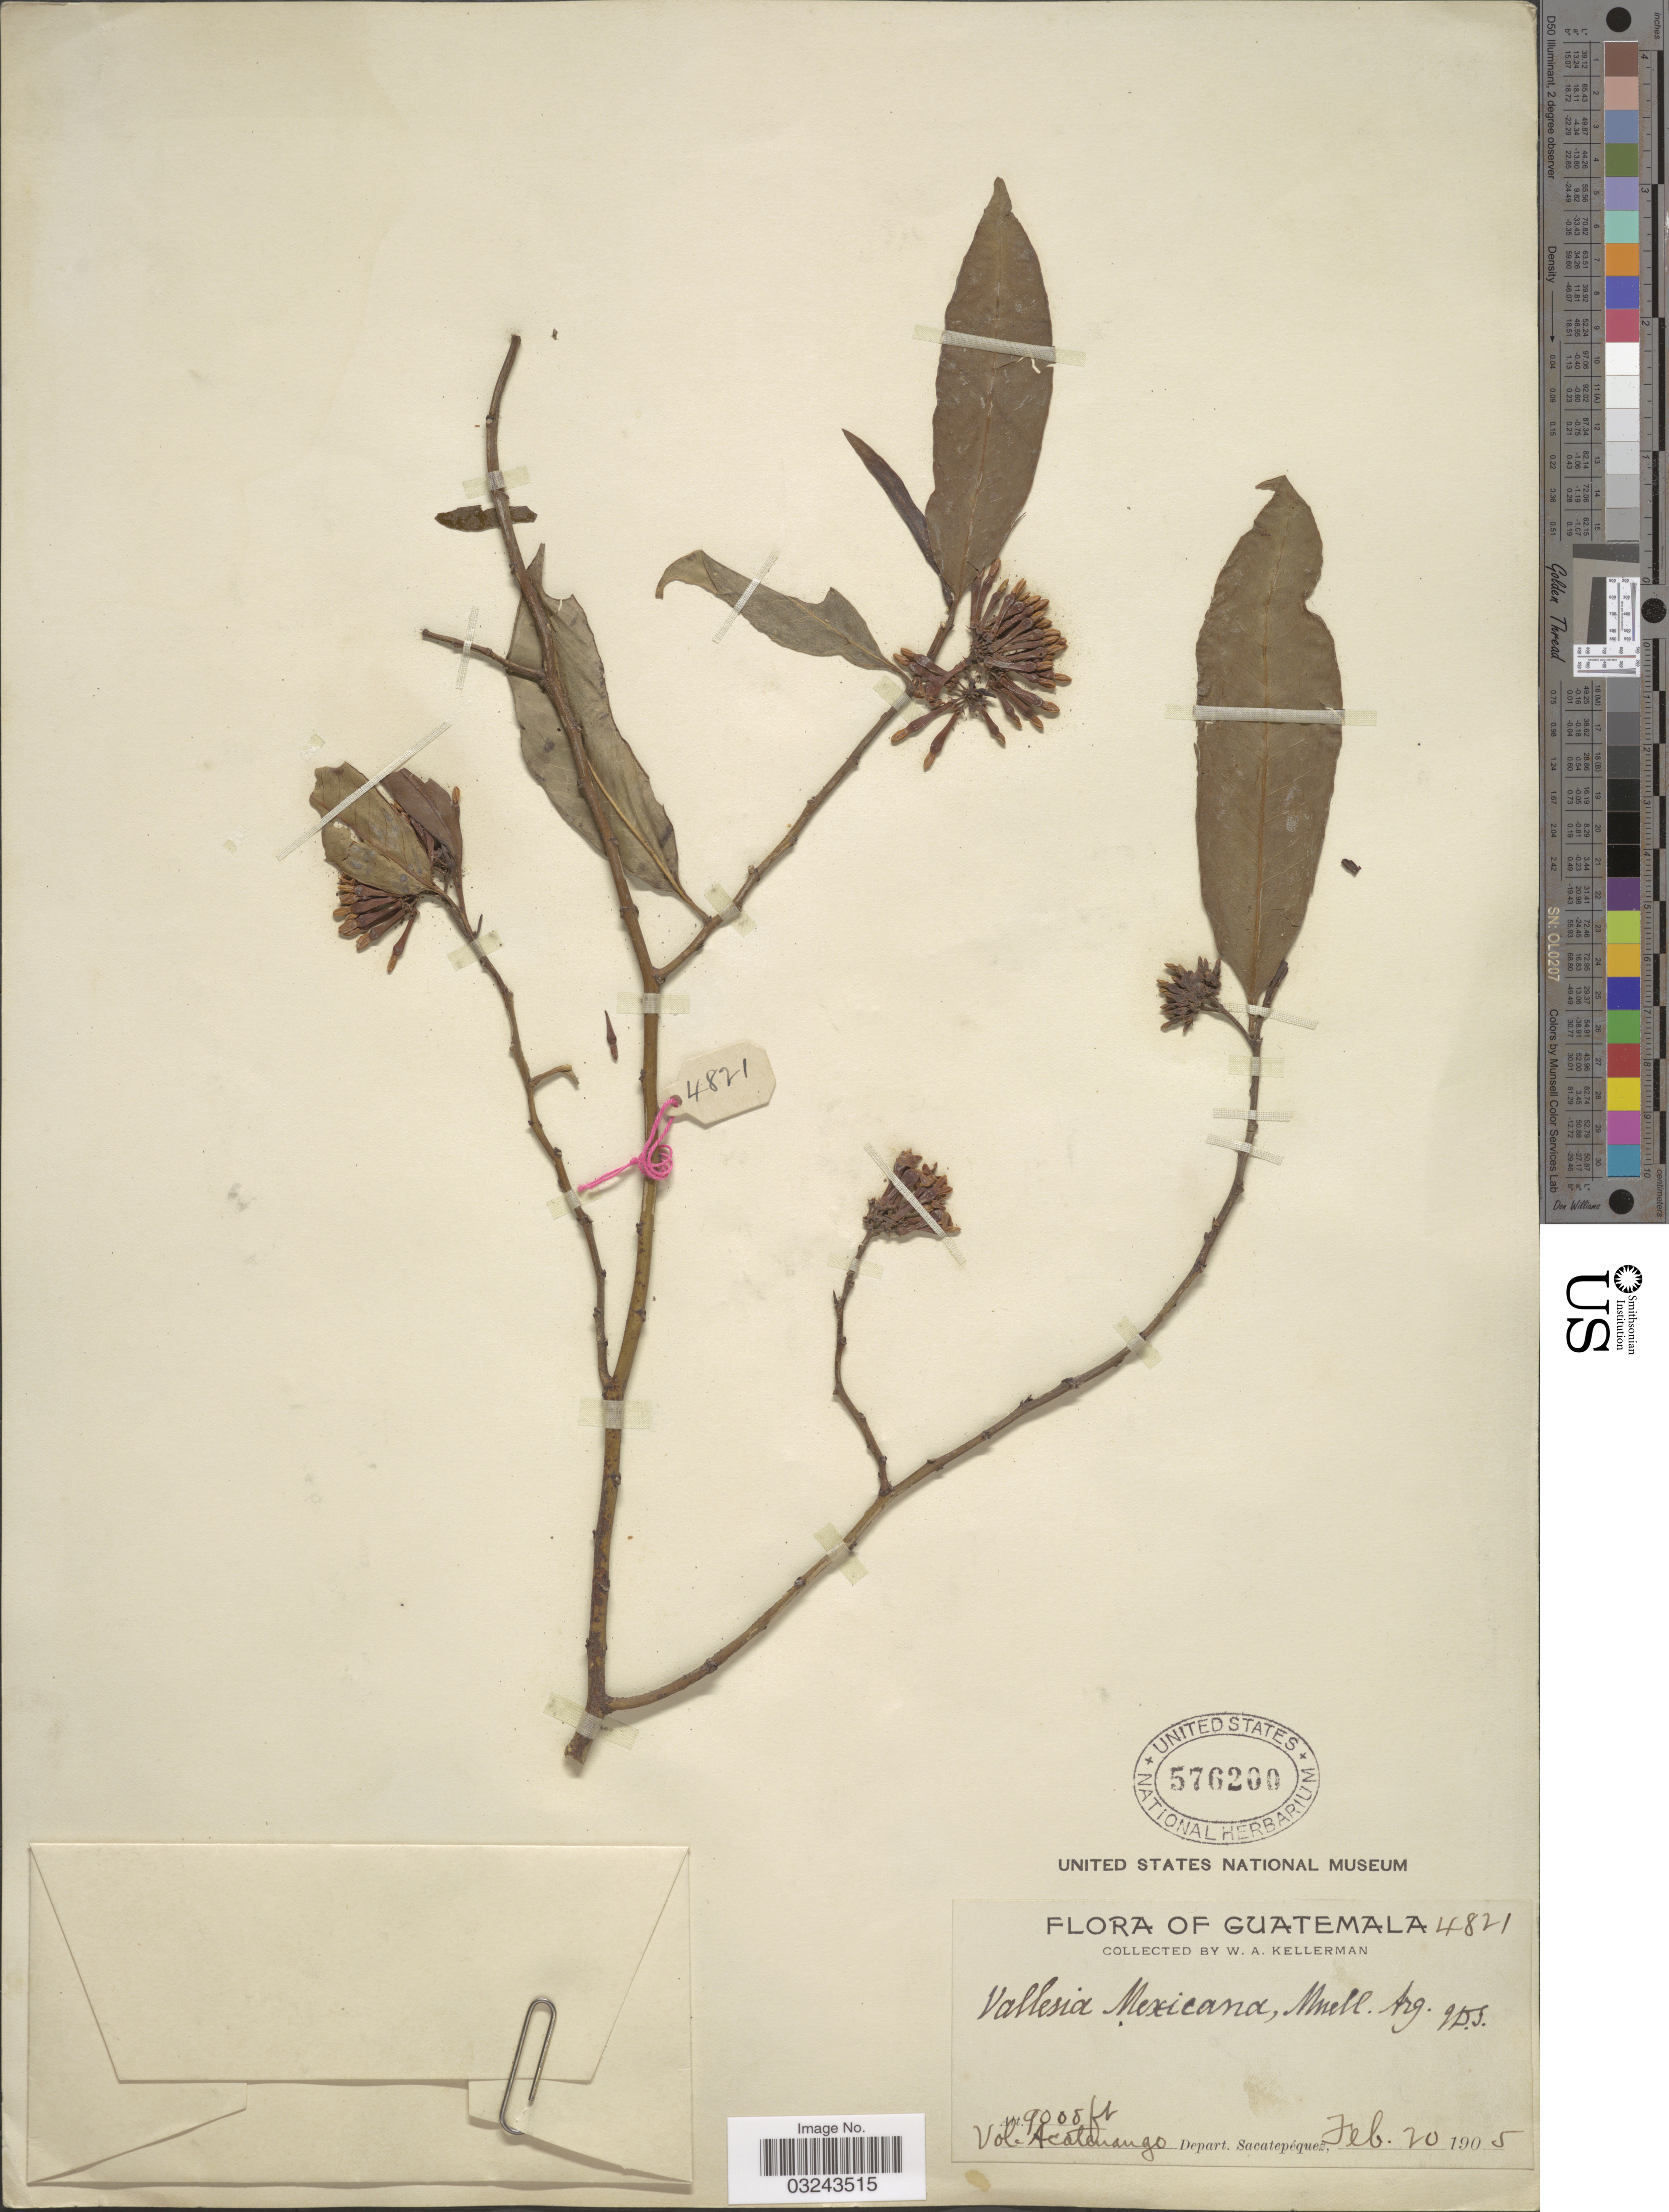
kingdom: Plantae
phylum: Tracheophyta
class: Magnoliopsida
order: Gentianales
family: Apocynaceae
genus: Vallesia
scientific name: Vallesia mexicana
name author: Müll. Arg.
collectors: W. Kellerman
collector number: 4821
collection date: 1905-02-20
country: Guatemala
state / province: Sacatepéquez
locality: Vol. Acatenango, Depart. Sacatepéquez.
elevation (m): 2743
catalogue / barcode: US 576200